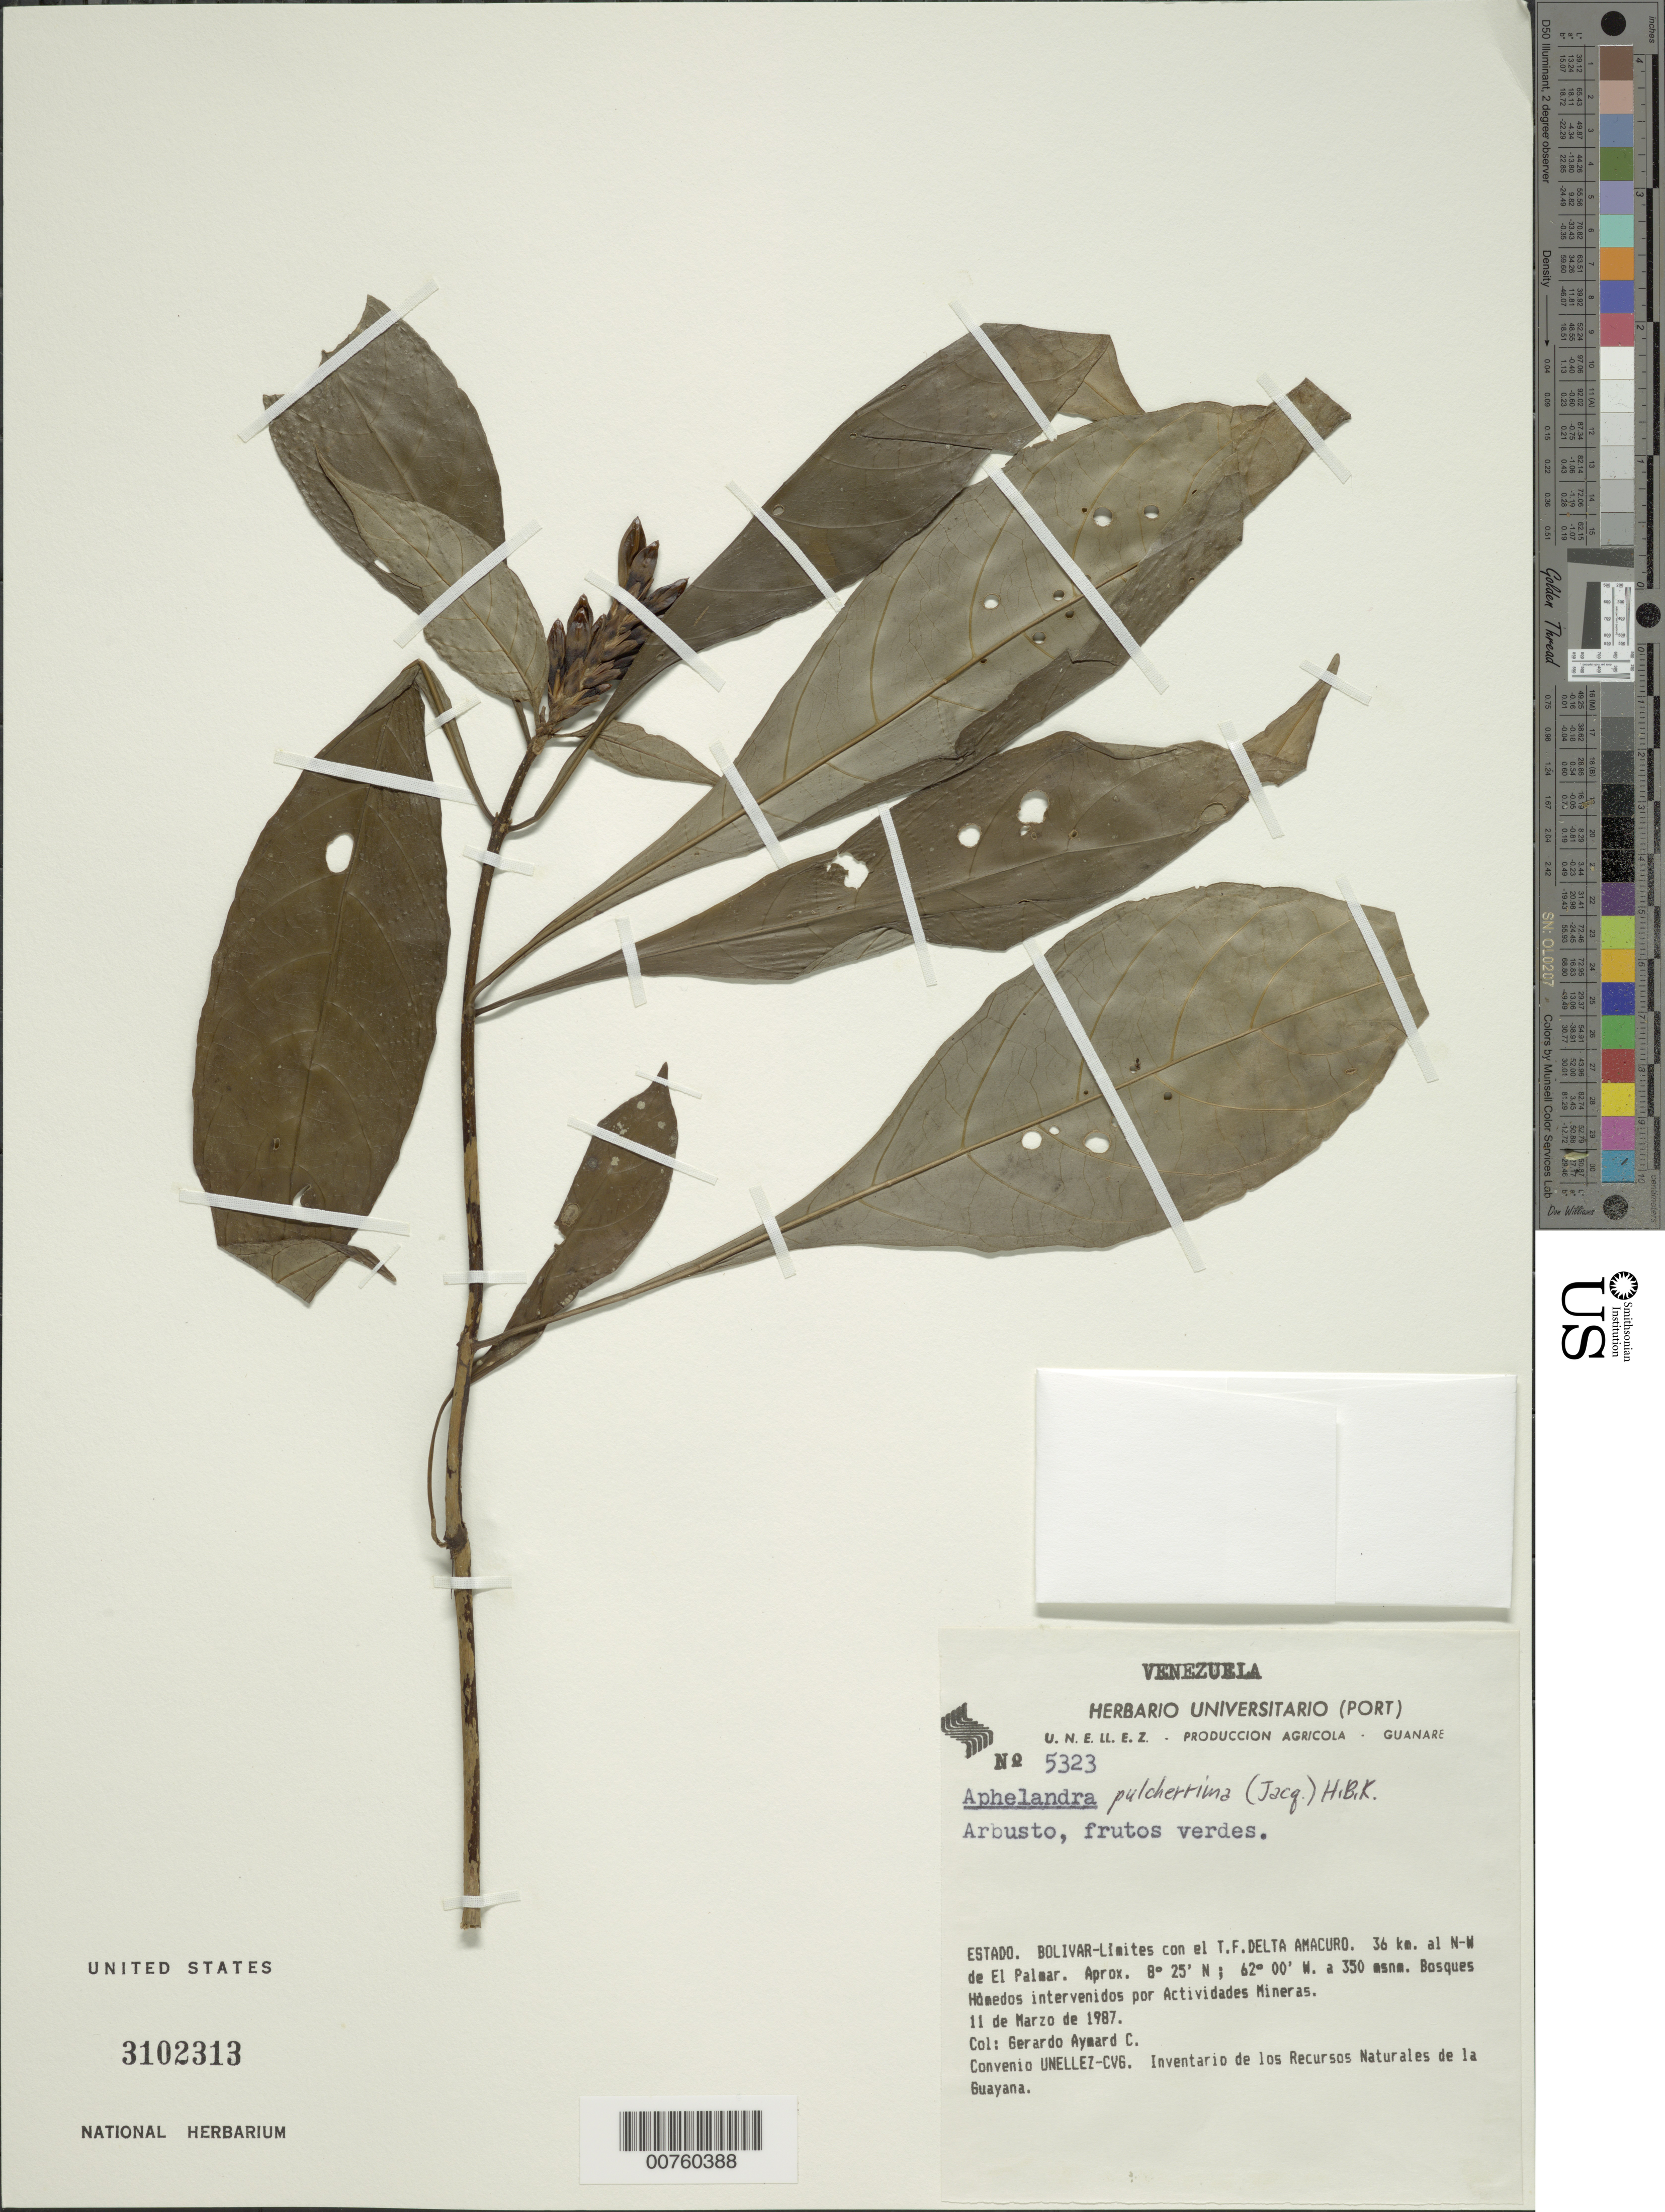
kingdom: Plantae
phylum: Tracheophyta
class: Magnoliopsida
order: Lamiales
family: Acanthaceae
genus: Aphelandra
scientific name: Aphelandra pulcherrima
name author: (Jacq.) Kunth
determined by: Wasshausen, Dieter C., (BOT), Smithsonian Institution - National Museum of Natural History (UNITED STATES)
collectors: G. A. Aymard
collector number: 5323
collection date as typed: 11-Mar-87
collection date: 1987-03-11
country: Venezuela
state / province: Bolívar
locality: El Palmar, 36 km al NW de; T.F. Delta Amacuro limites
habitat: Wet forest; in mining area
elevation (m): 350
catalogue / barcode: US 3102313